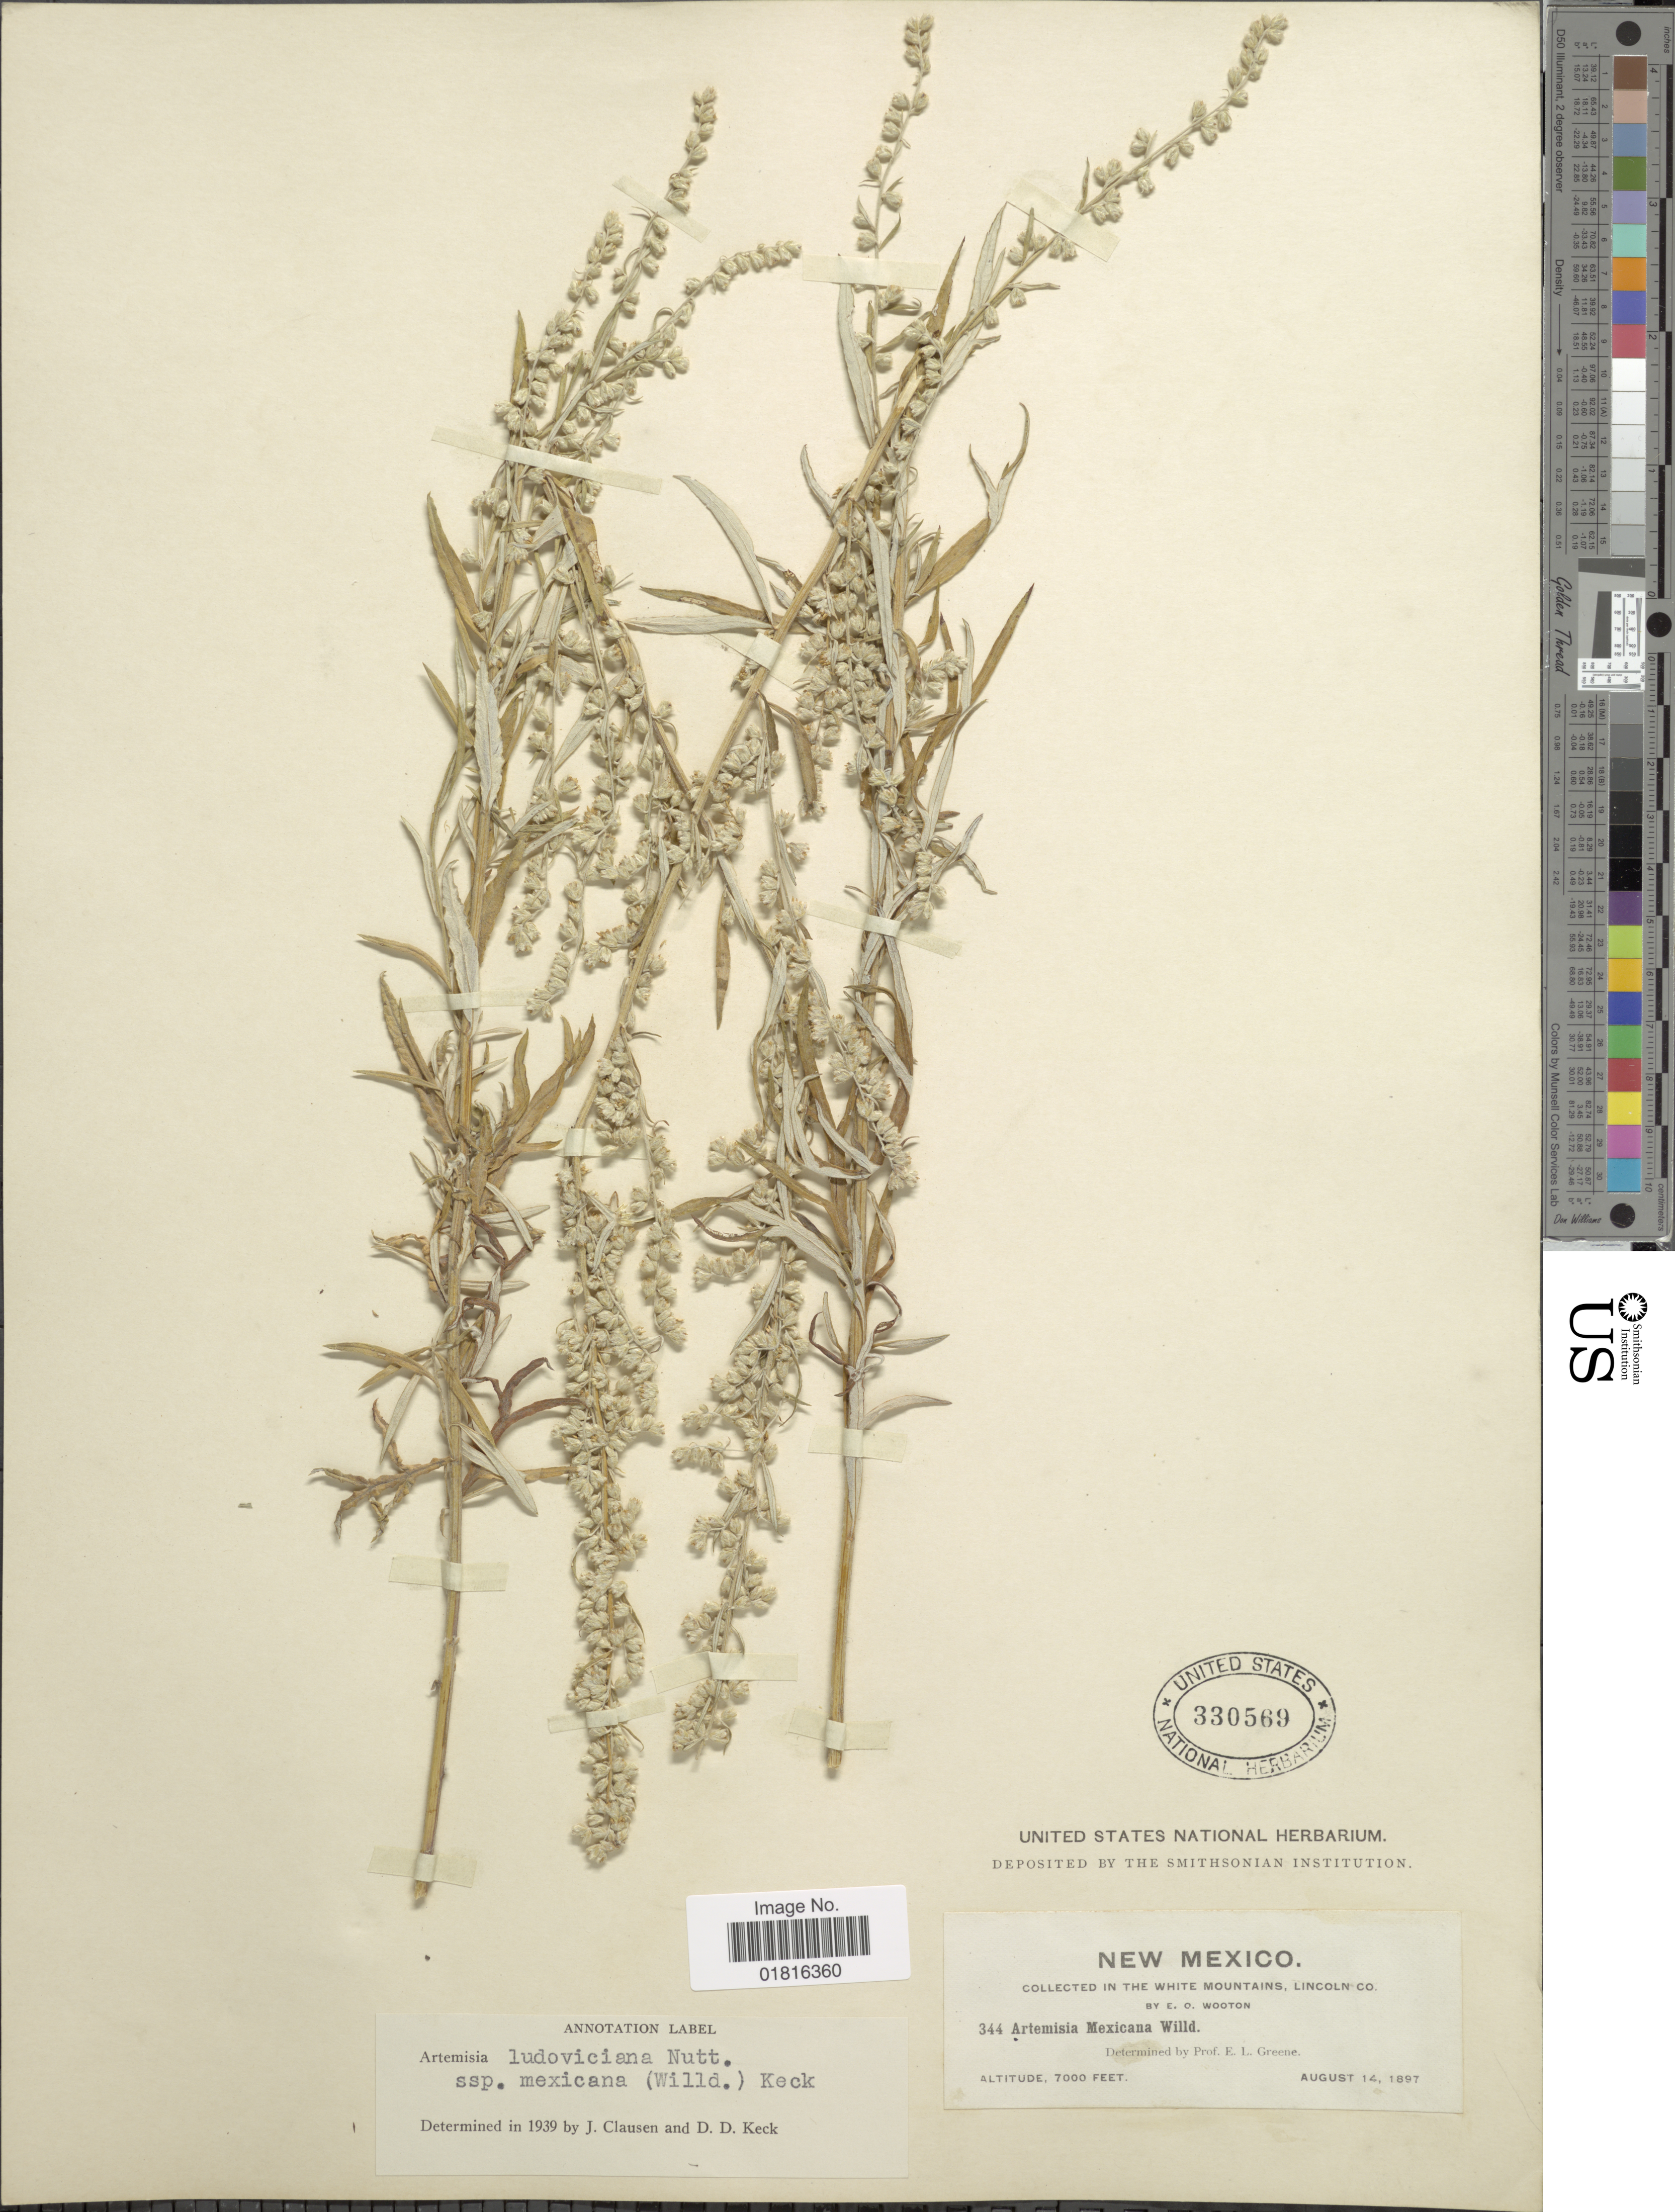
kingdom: Plantae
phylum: Tracheophyta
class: Magnoliopsida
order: Asterales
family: Asteraceae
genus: Artemisia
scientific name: Artemisia ludoviciana subsp. mexicana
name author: (Willd. ex Spreng.) D.D. Keck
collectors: E. O. Wooton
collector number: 344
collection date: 1897-08-14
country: United States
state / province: New Mexico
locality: In the White Mountains, Lincoln Co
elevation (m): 2134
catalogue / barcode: US 330569